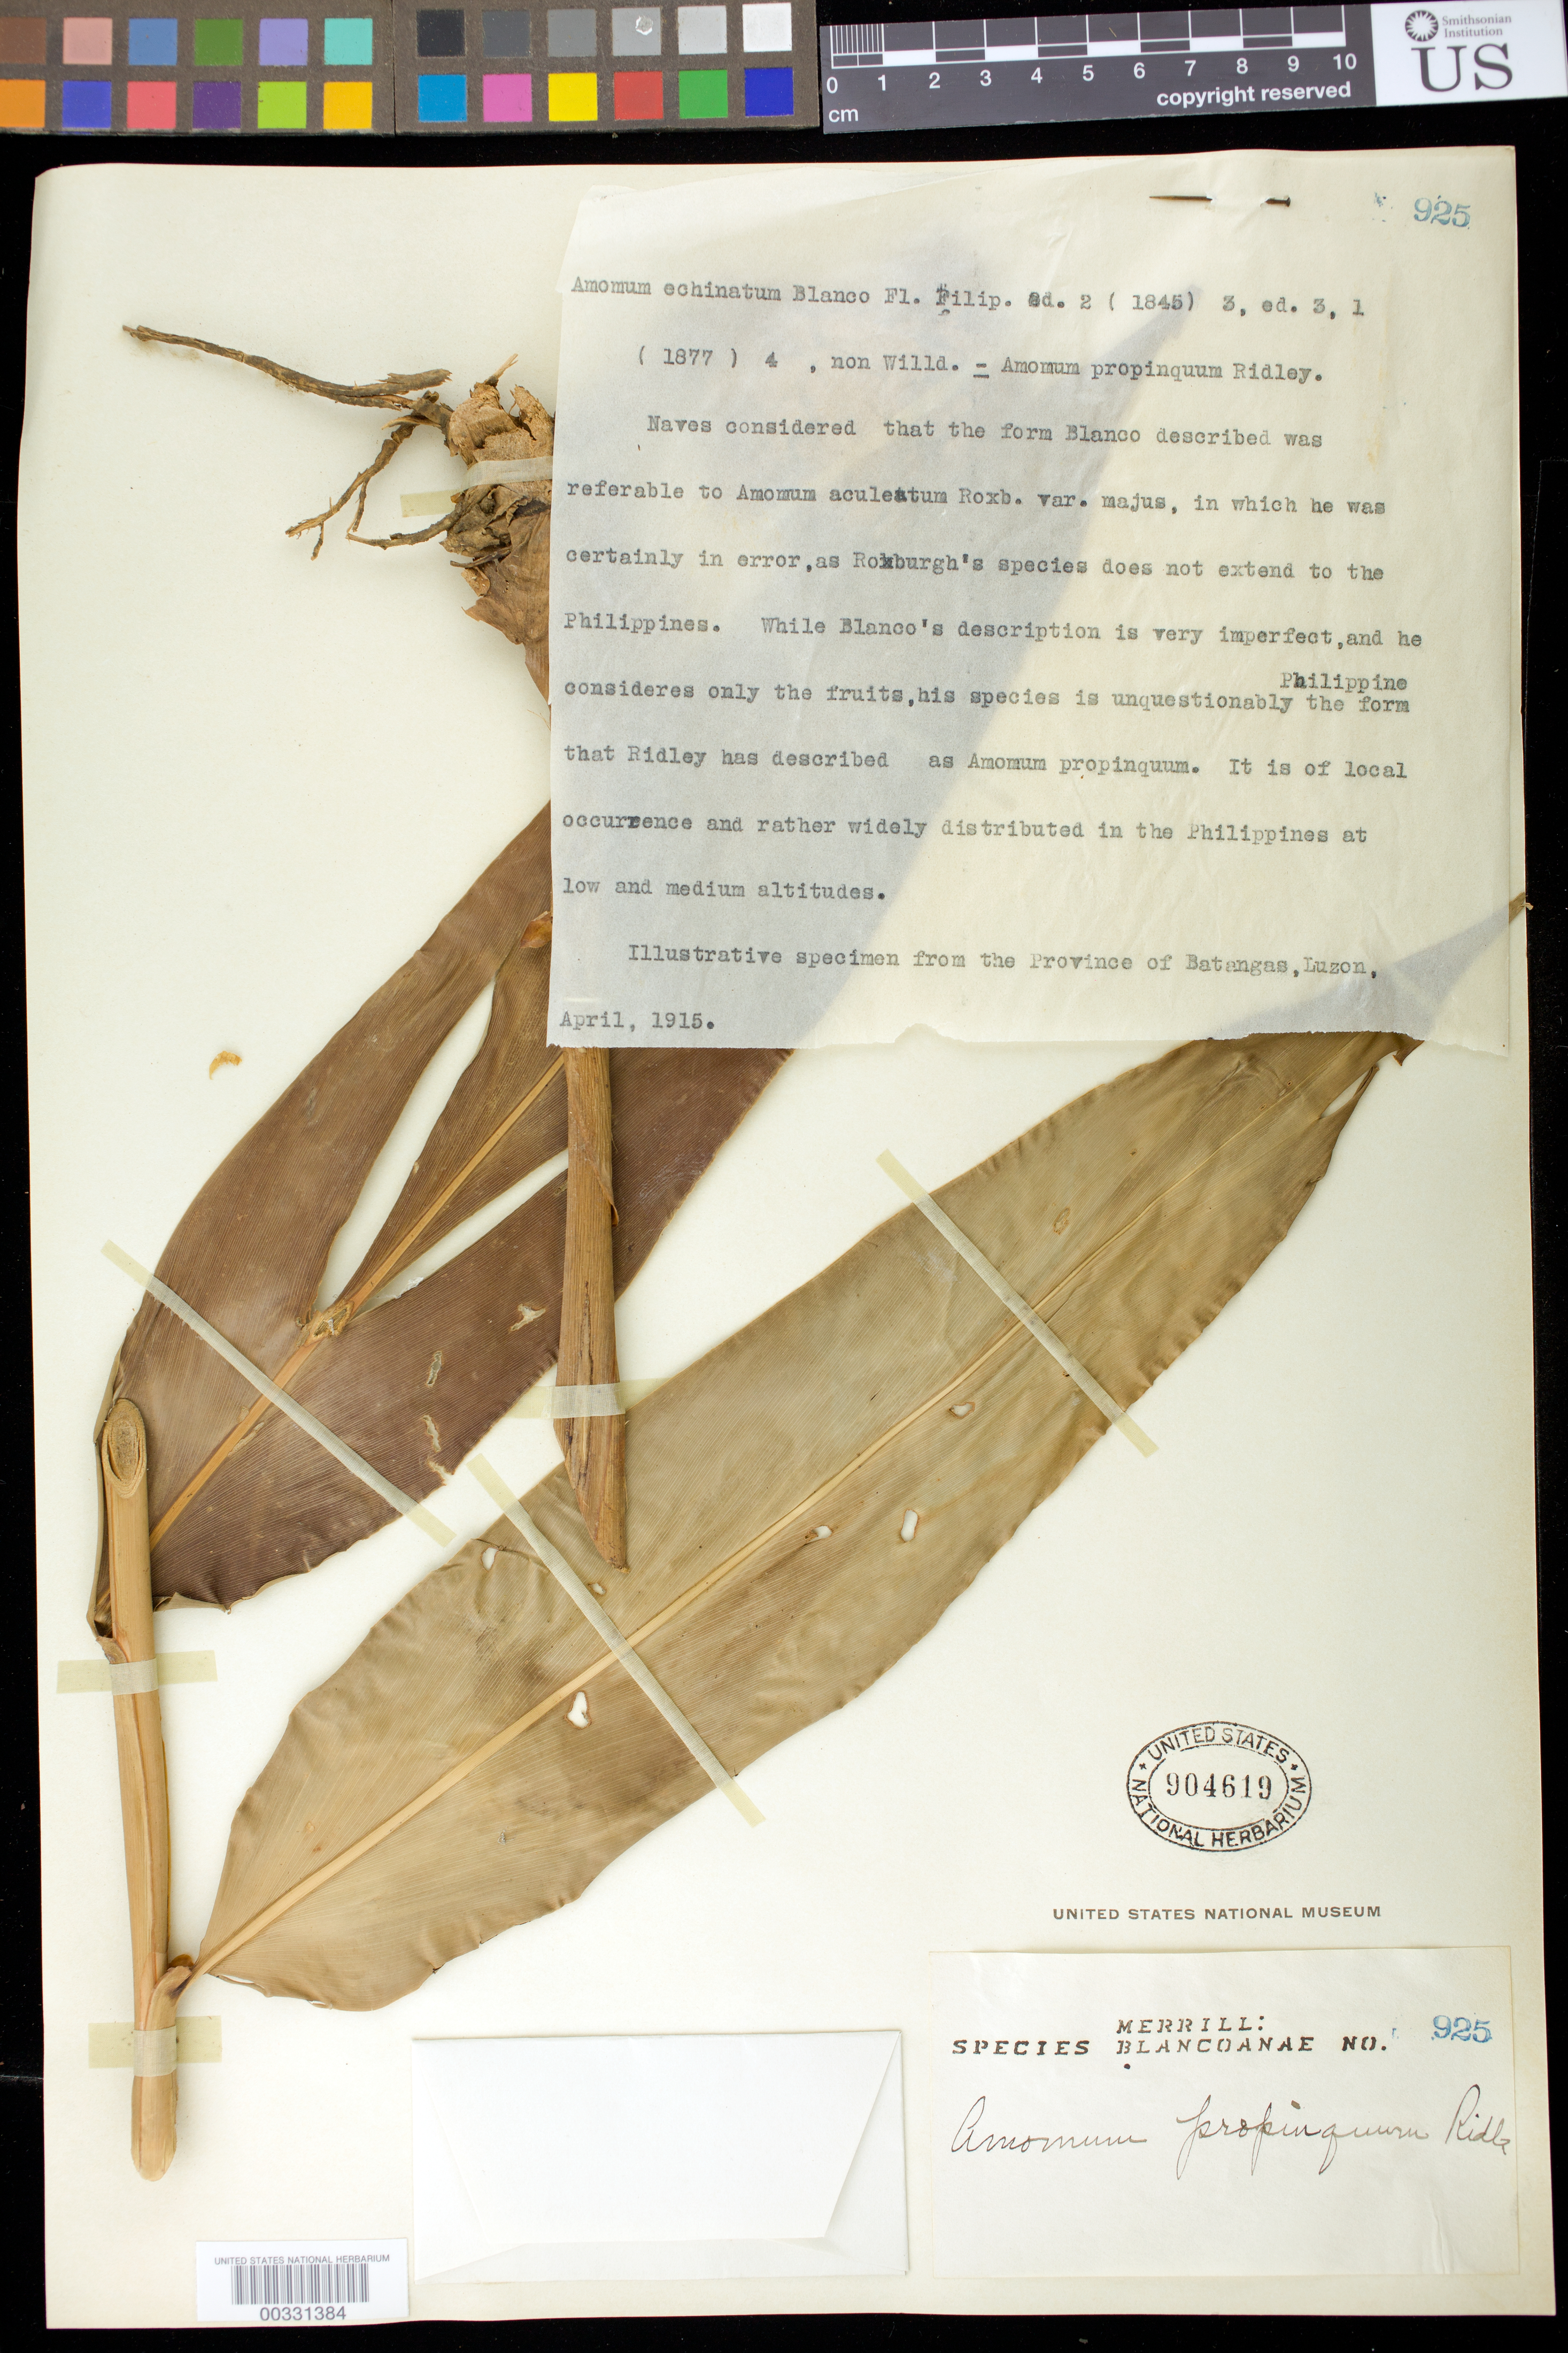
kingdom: Plantae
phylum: Tracheophyta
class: Liliopsida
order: Zingiberales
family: Zingiberaceae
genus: Meistera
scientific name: Meistera propinqua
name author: (Ridl.) Škornick. & M.F. Newman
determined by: Docot, Rudolph Valentino A.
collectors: E. D. Merrill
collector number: Sp. Blancoan. 0925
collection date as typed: Apr 1915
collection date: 1915-04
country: Philippines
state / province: Calabarzon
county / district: Batangas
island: Luzon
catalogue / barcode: US 904619